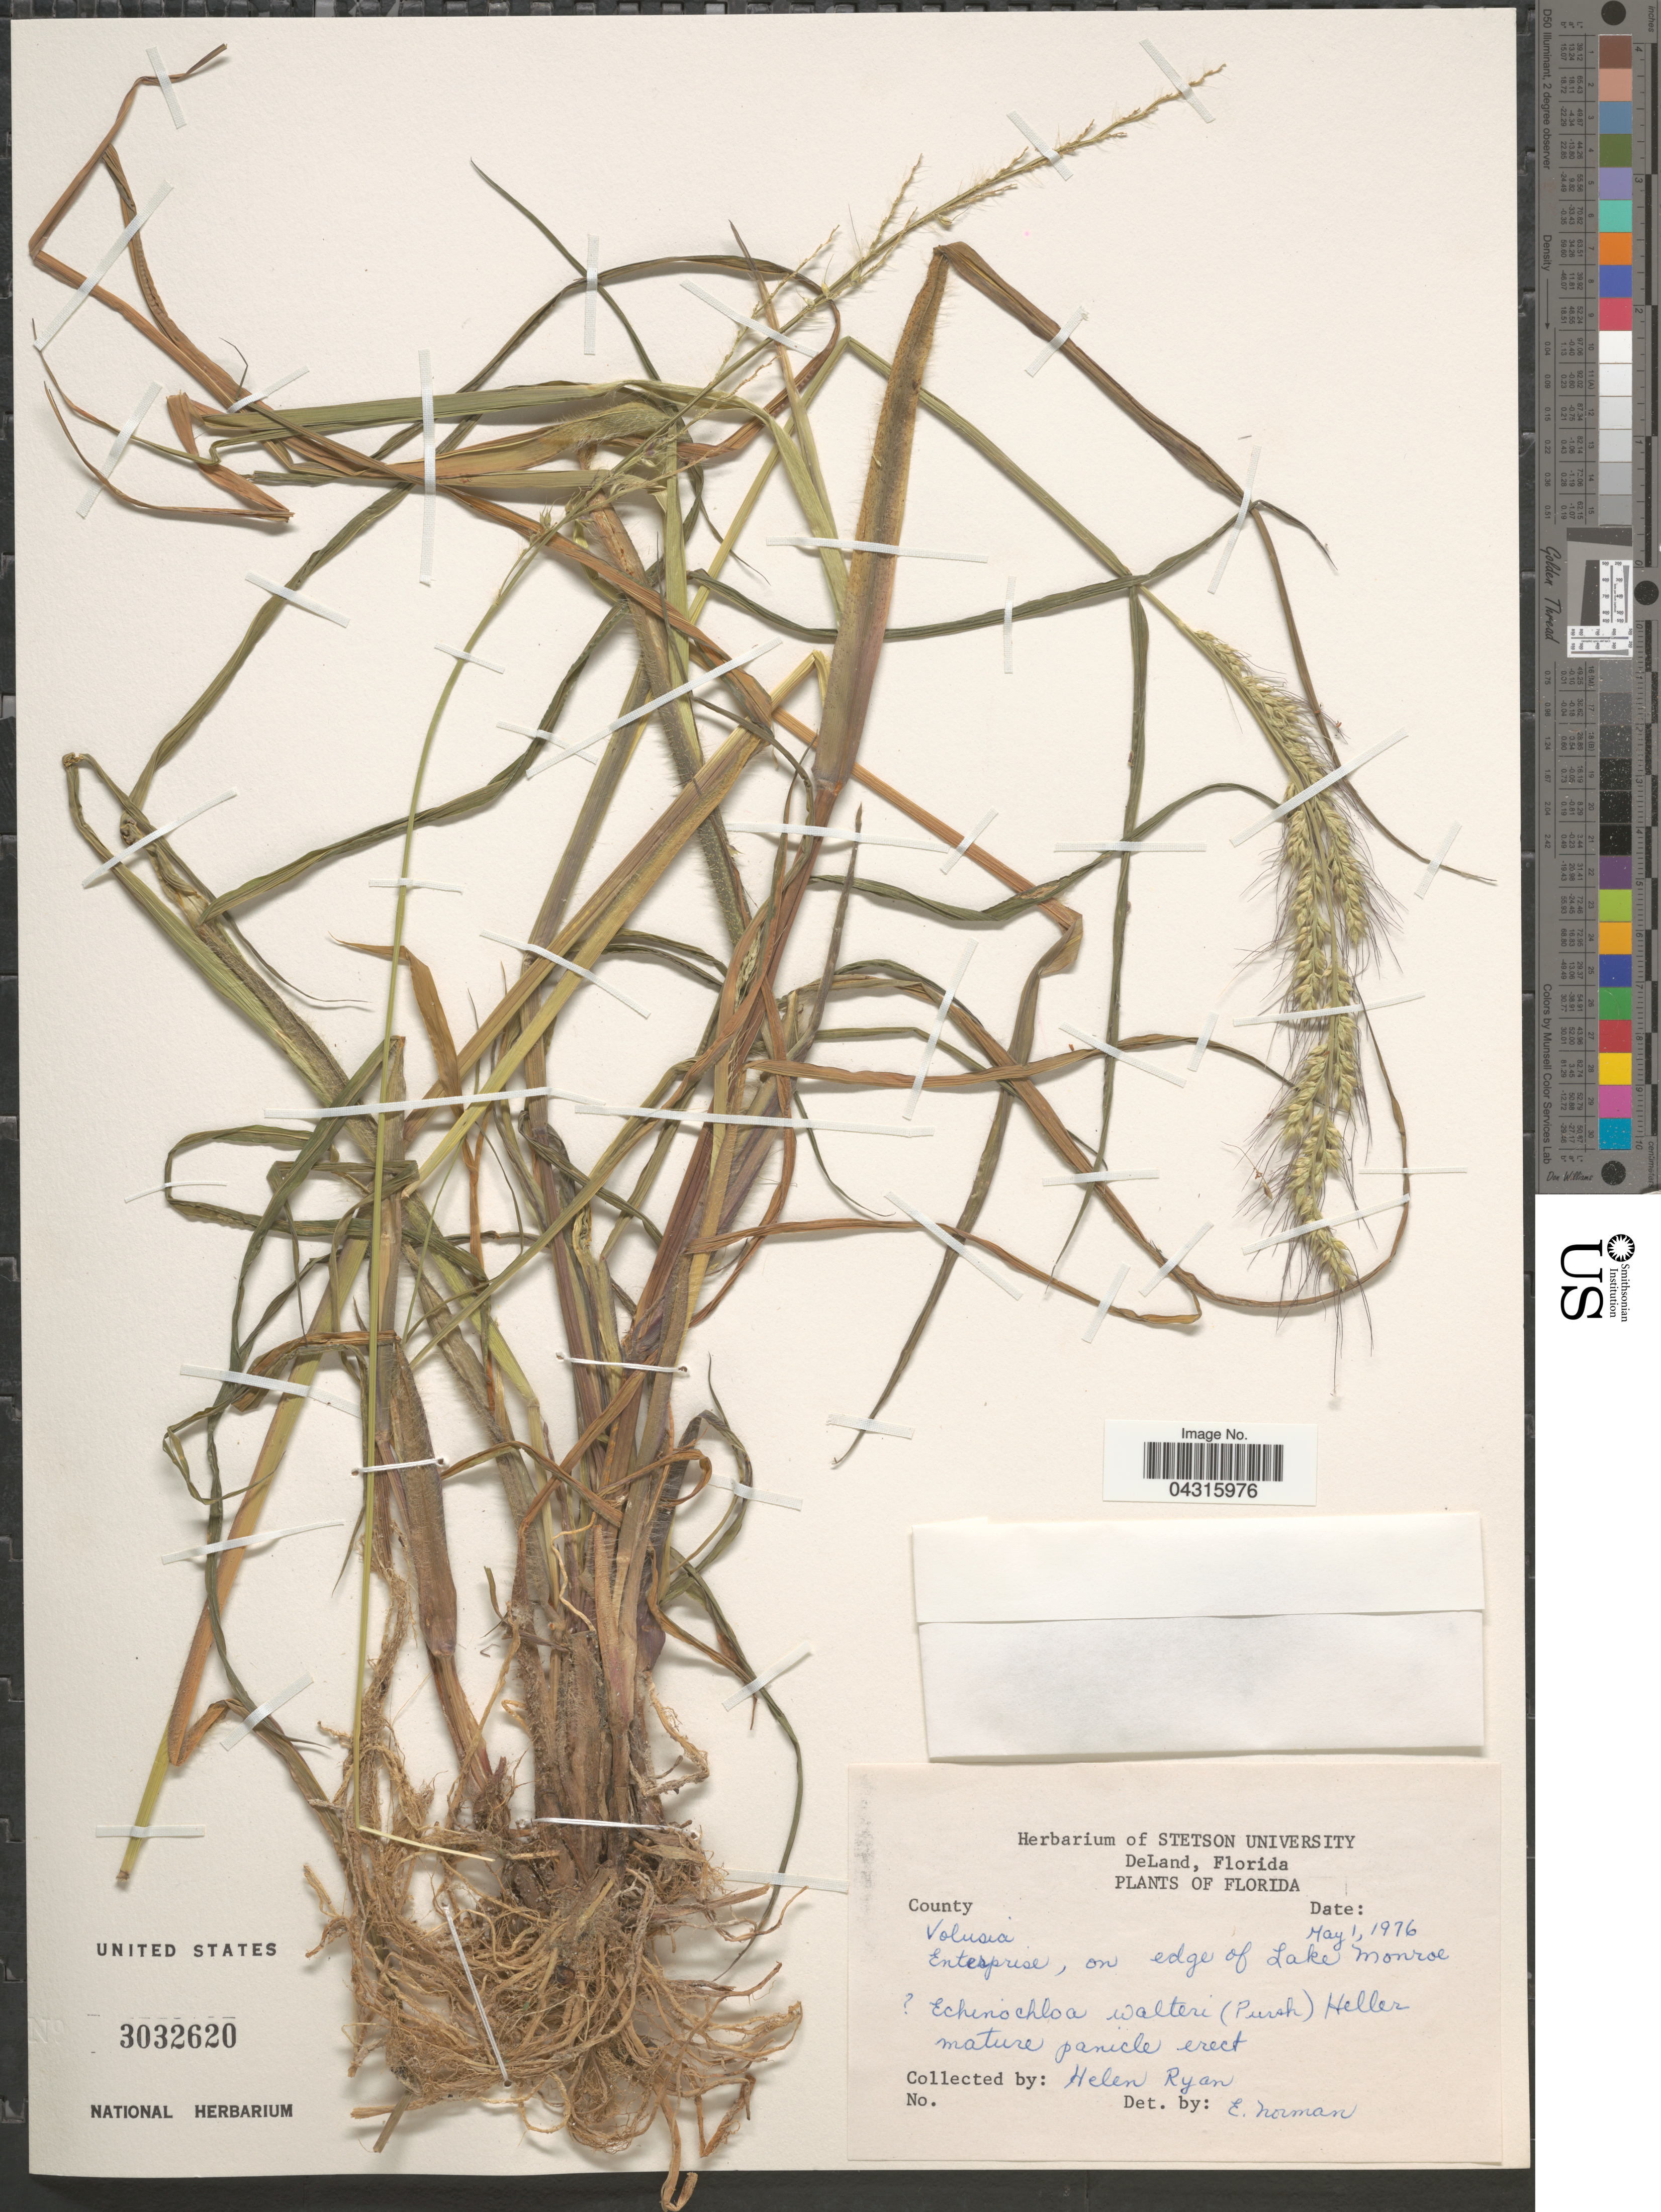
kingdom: Plantae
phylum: Tracheophyta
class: Liliopsida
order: Poales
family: Poaceae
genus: Echinochloa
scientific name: Echinochloa walteri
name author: (Pursh) A. Heller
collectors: H. Ryan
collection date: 1976-05-01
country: United States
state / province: Florida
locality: DeLand. County Volusia. Enterprise, on edge of Lake Monroe.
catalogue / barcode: US 3032620